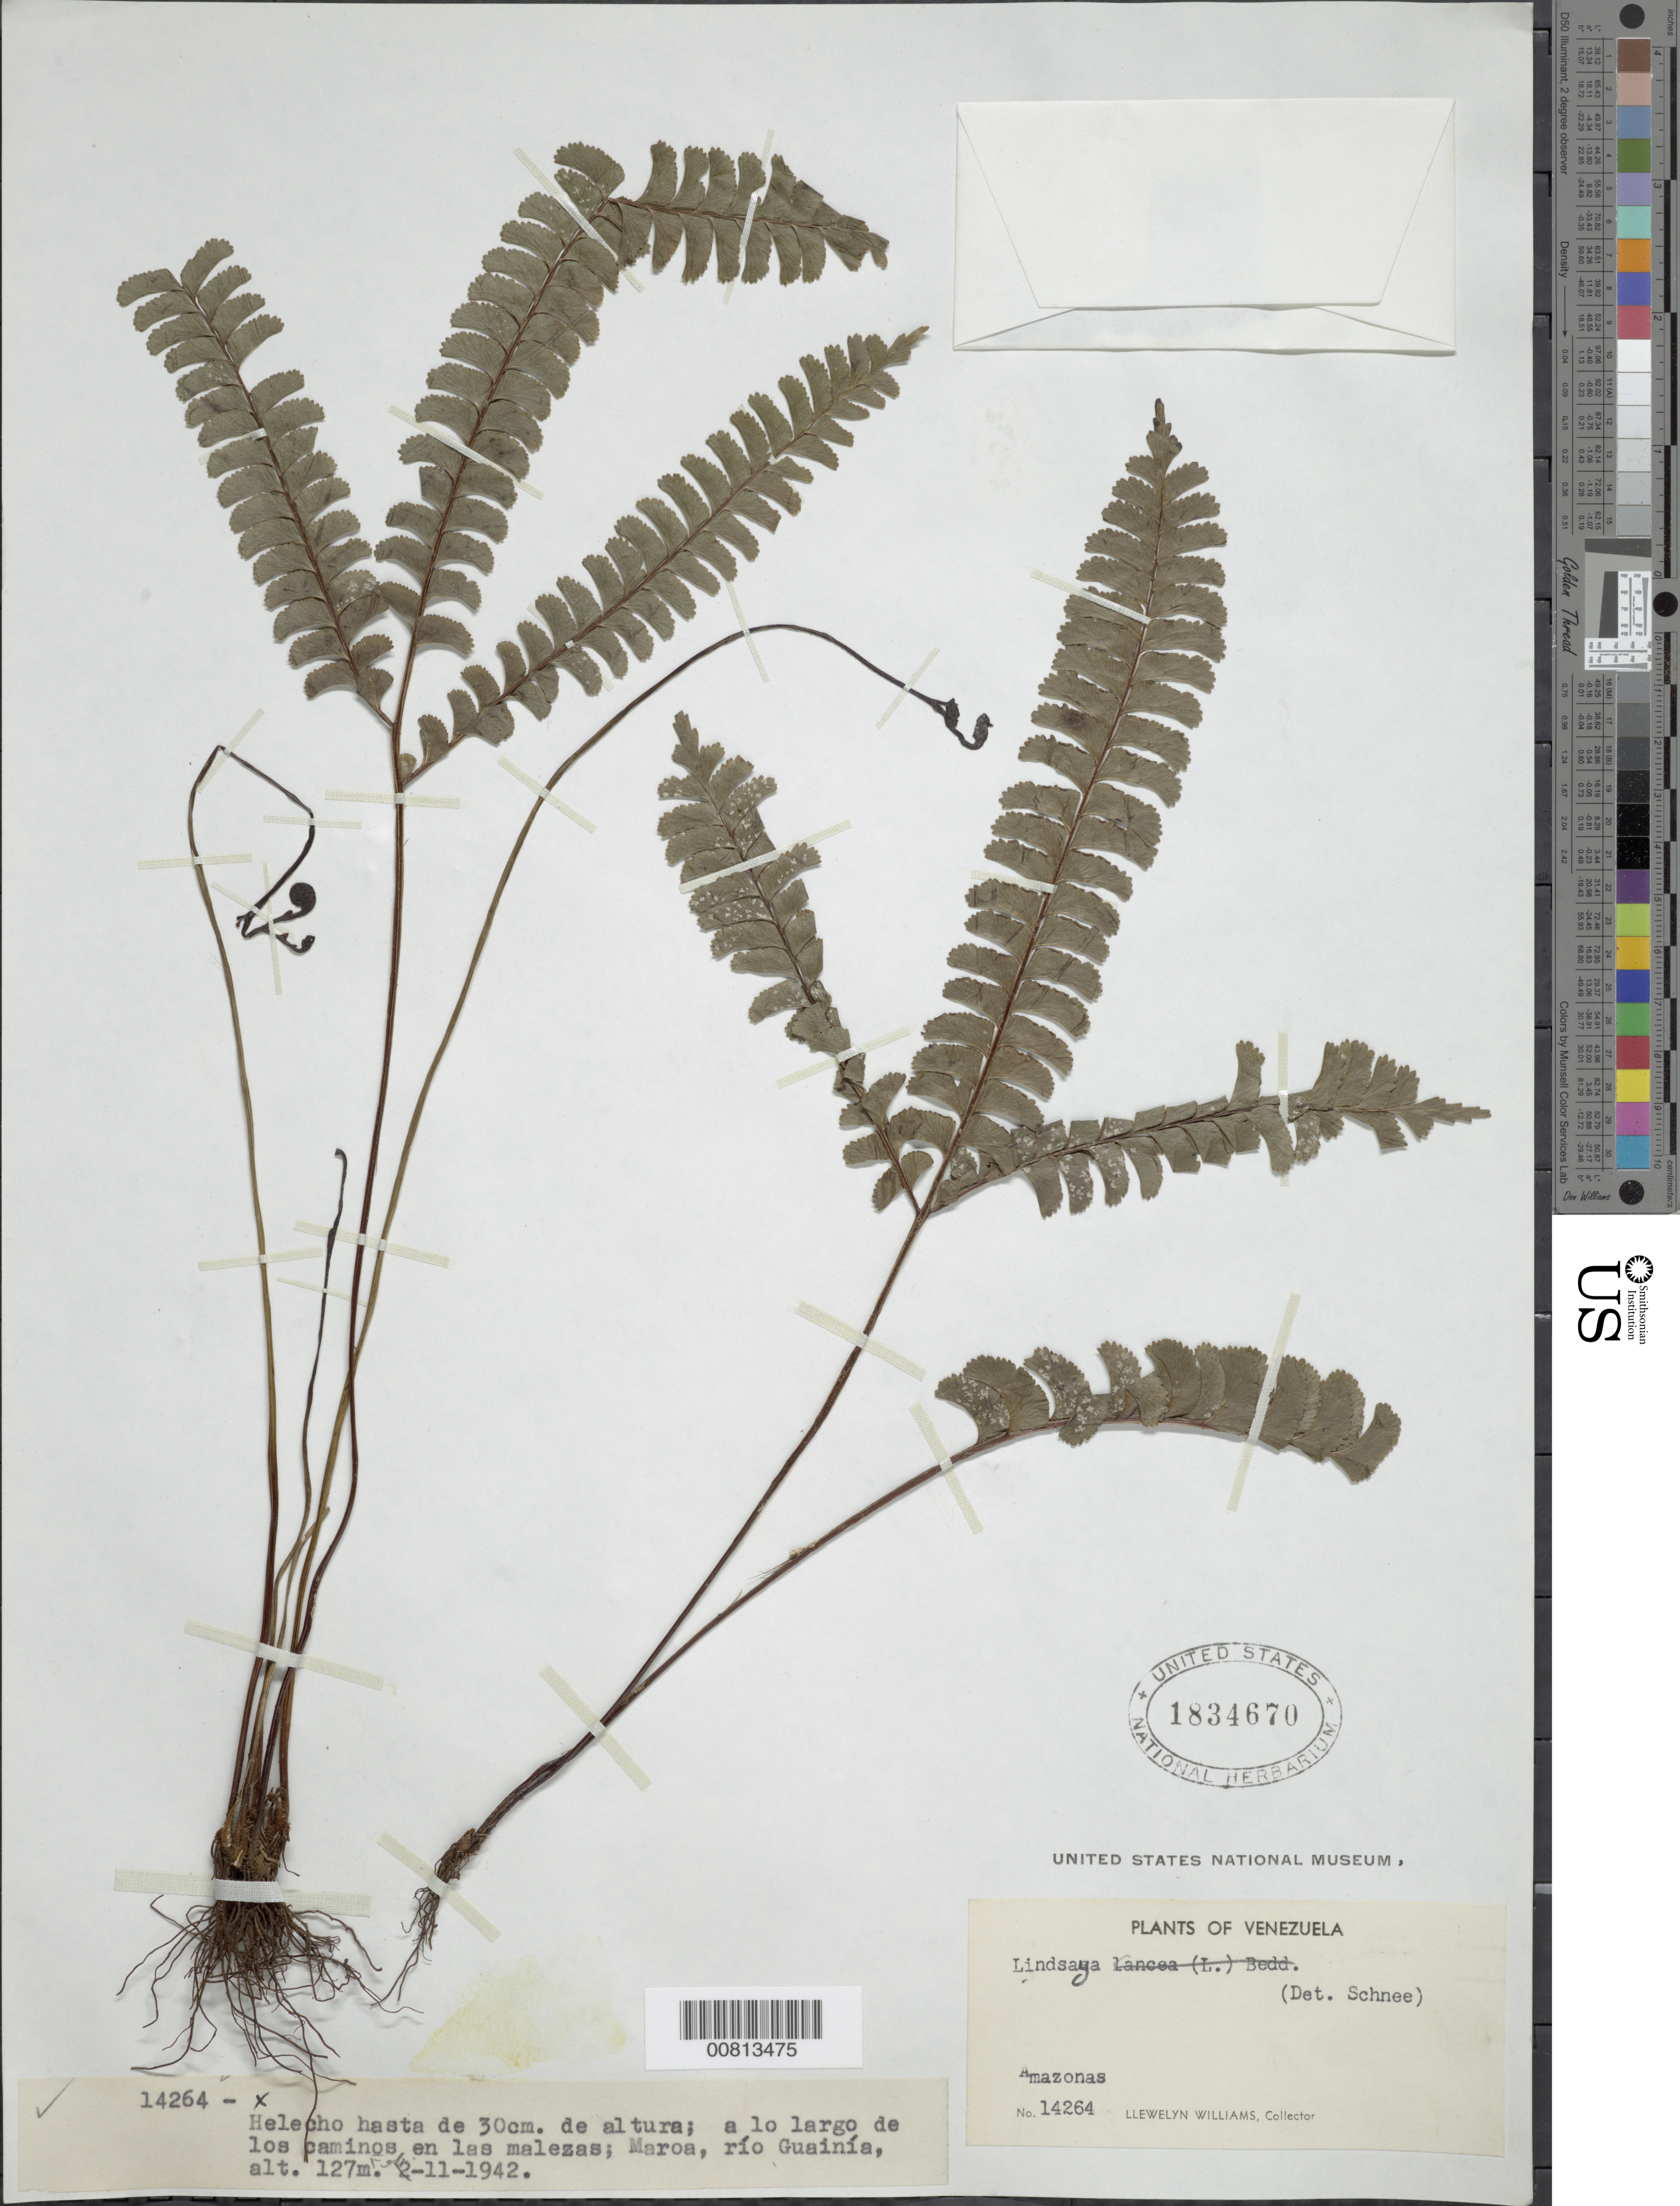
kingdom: Plantae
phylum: Tracheophyta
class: Polypodiopsida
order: Polypodiales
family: Lindsaeaceae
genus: Lindsaea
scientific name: Lindsaea tetraptera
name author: K.U. Kramer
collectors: Ll. Williams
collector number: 14264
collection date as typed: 11-Feb-42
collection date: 1942-02-11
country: Venezuela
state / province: Amazonas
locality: Maroa, Río Guainía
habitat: A lo largo de los caminos en las mazelas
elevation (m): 127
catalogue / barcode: US 1834670